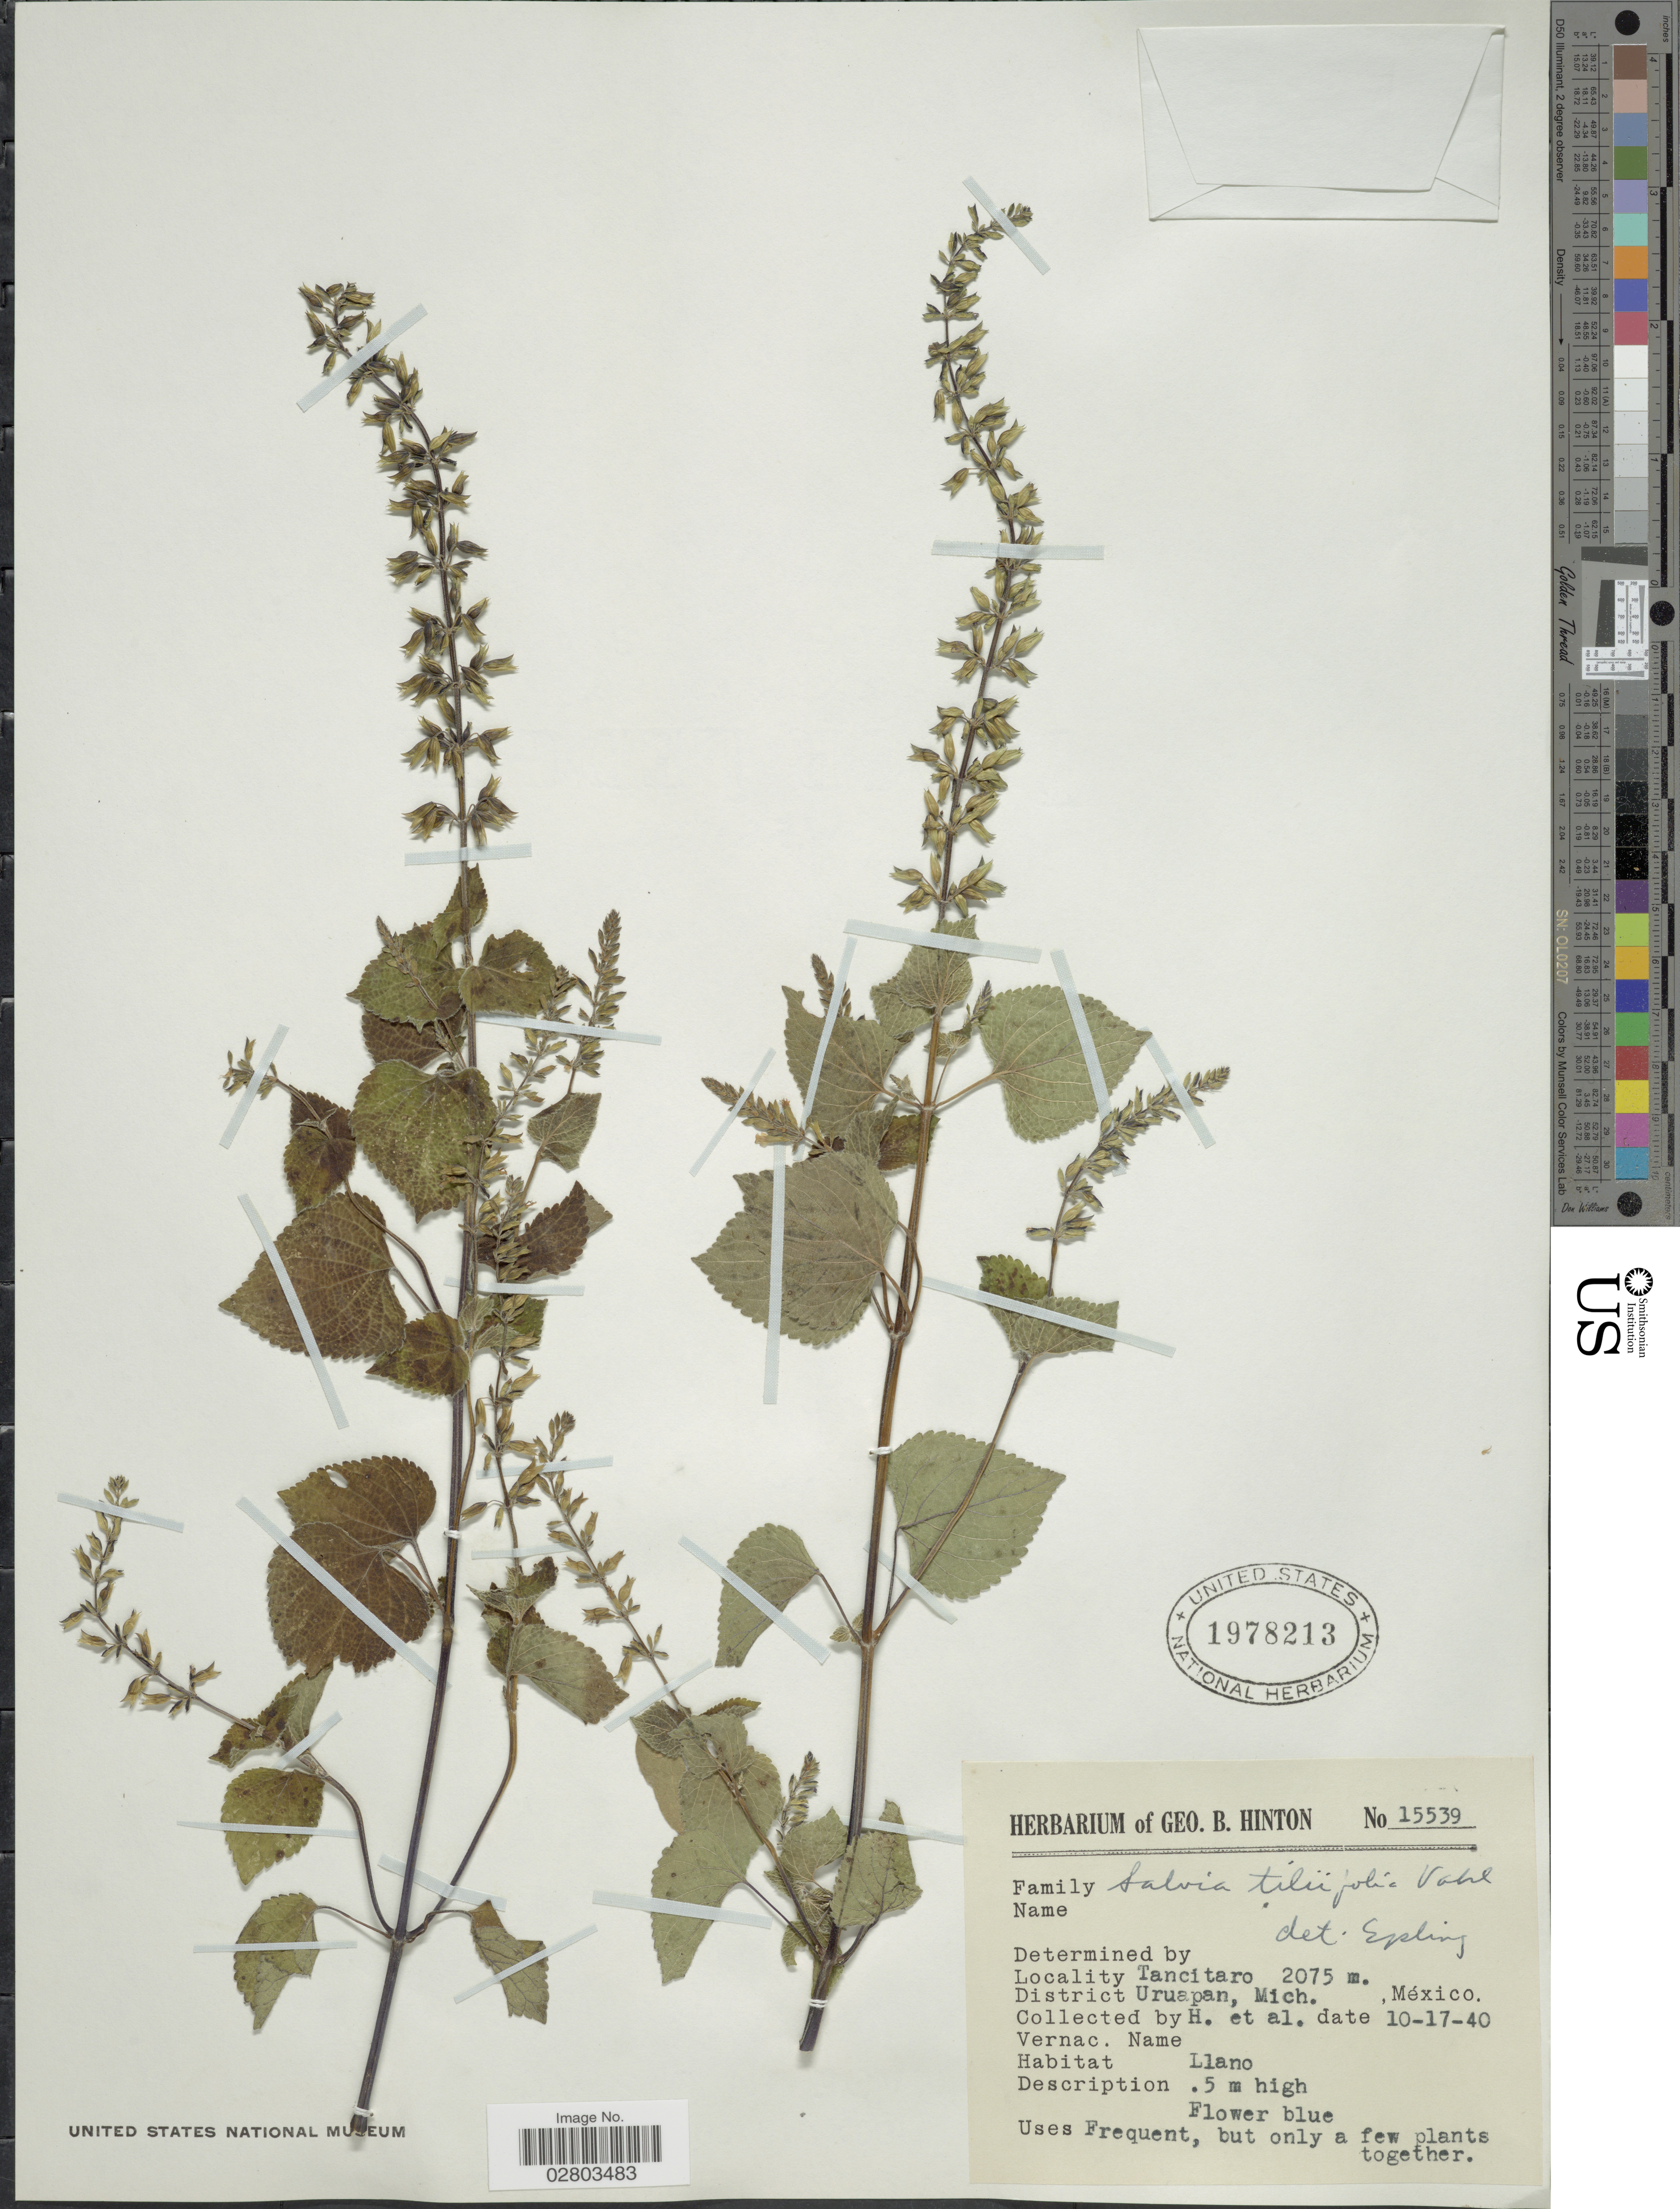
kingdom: Plantae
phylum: Tracheophyta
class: Magnoliopsida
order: Lamiales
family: Lamiaceae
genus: Salvia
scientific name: Salvia tiliifolia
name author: Vahl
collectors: G. B. Hinton & et al.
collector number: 15539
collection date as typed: Transcribed d/m/y: 17/10/40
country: Mexico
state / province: Michoacán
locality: Tancitaro, District Uruapan, Mich.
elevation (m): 2075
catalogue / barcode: US 1978213